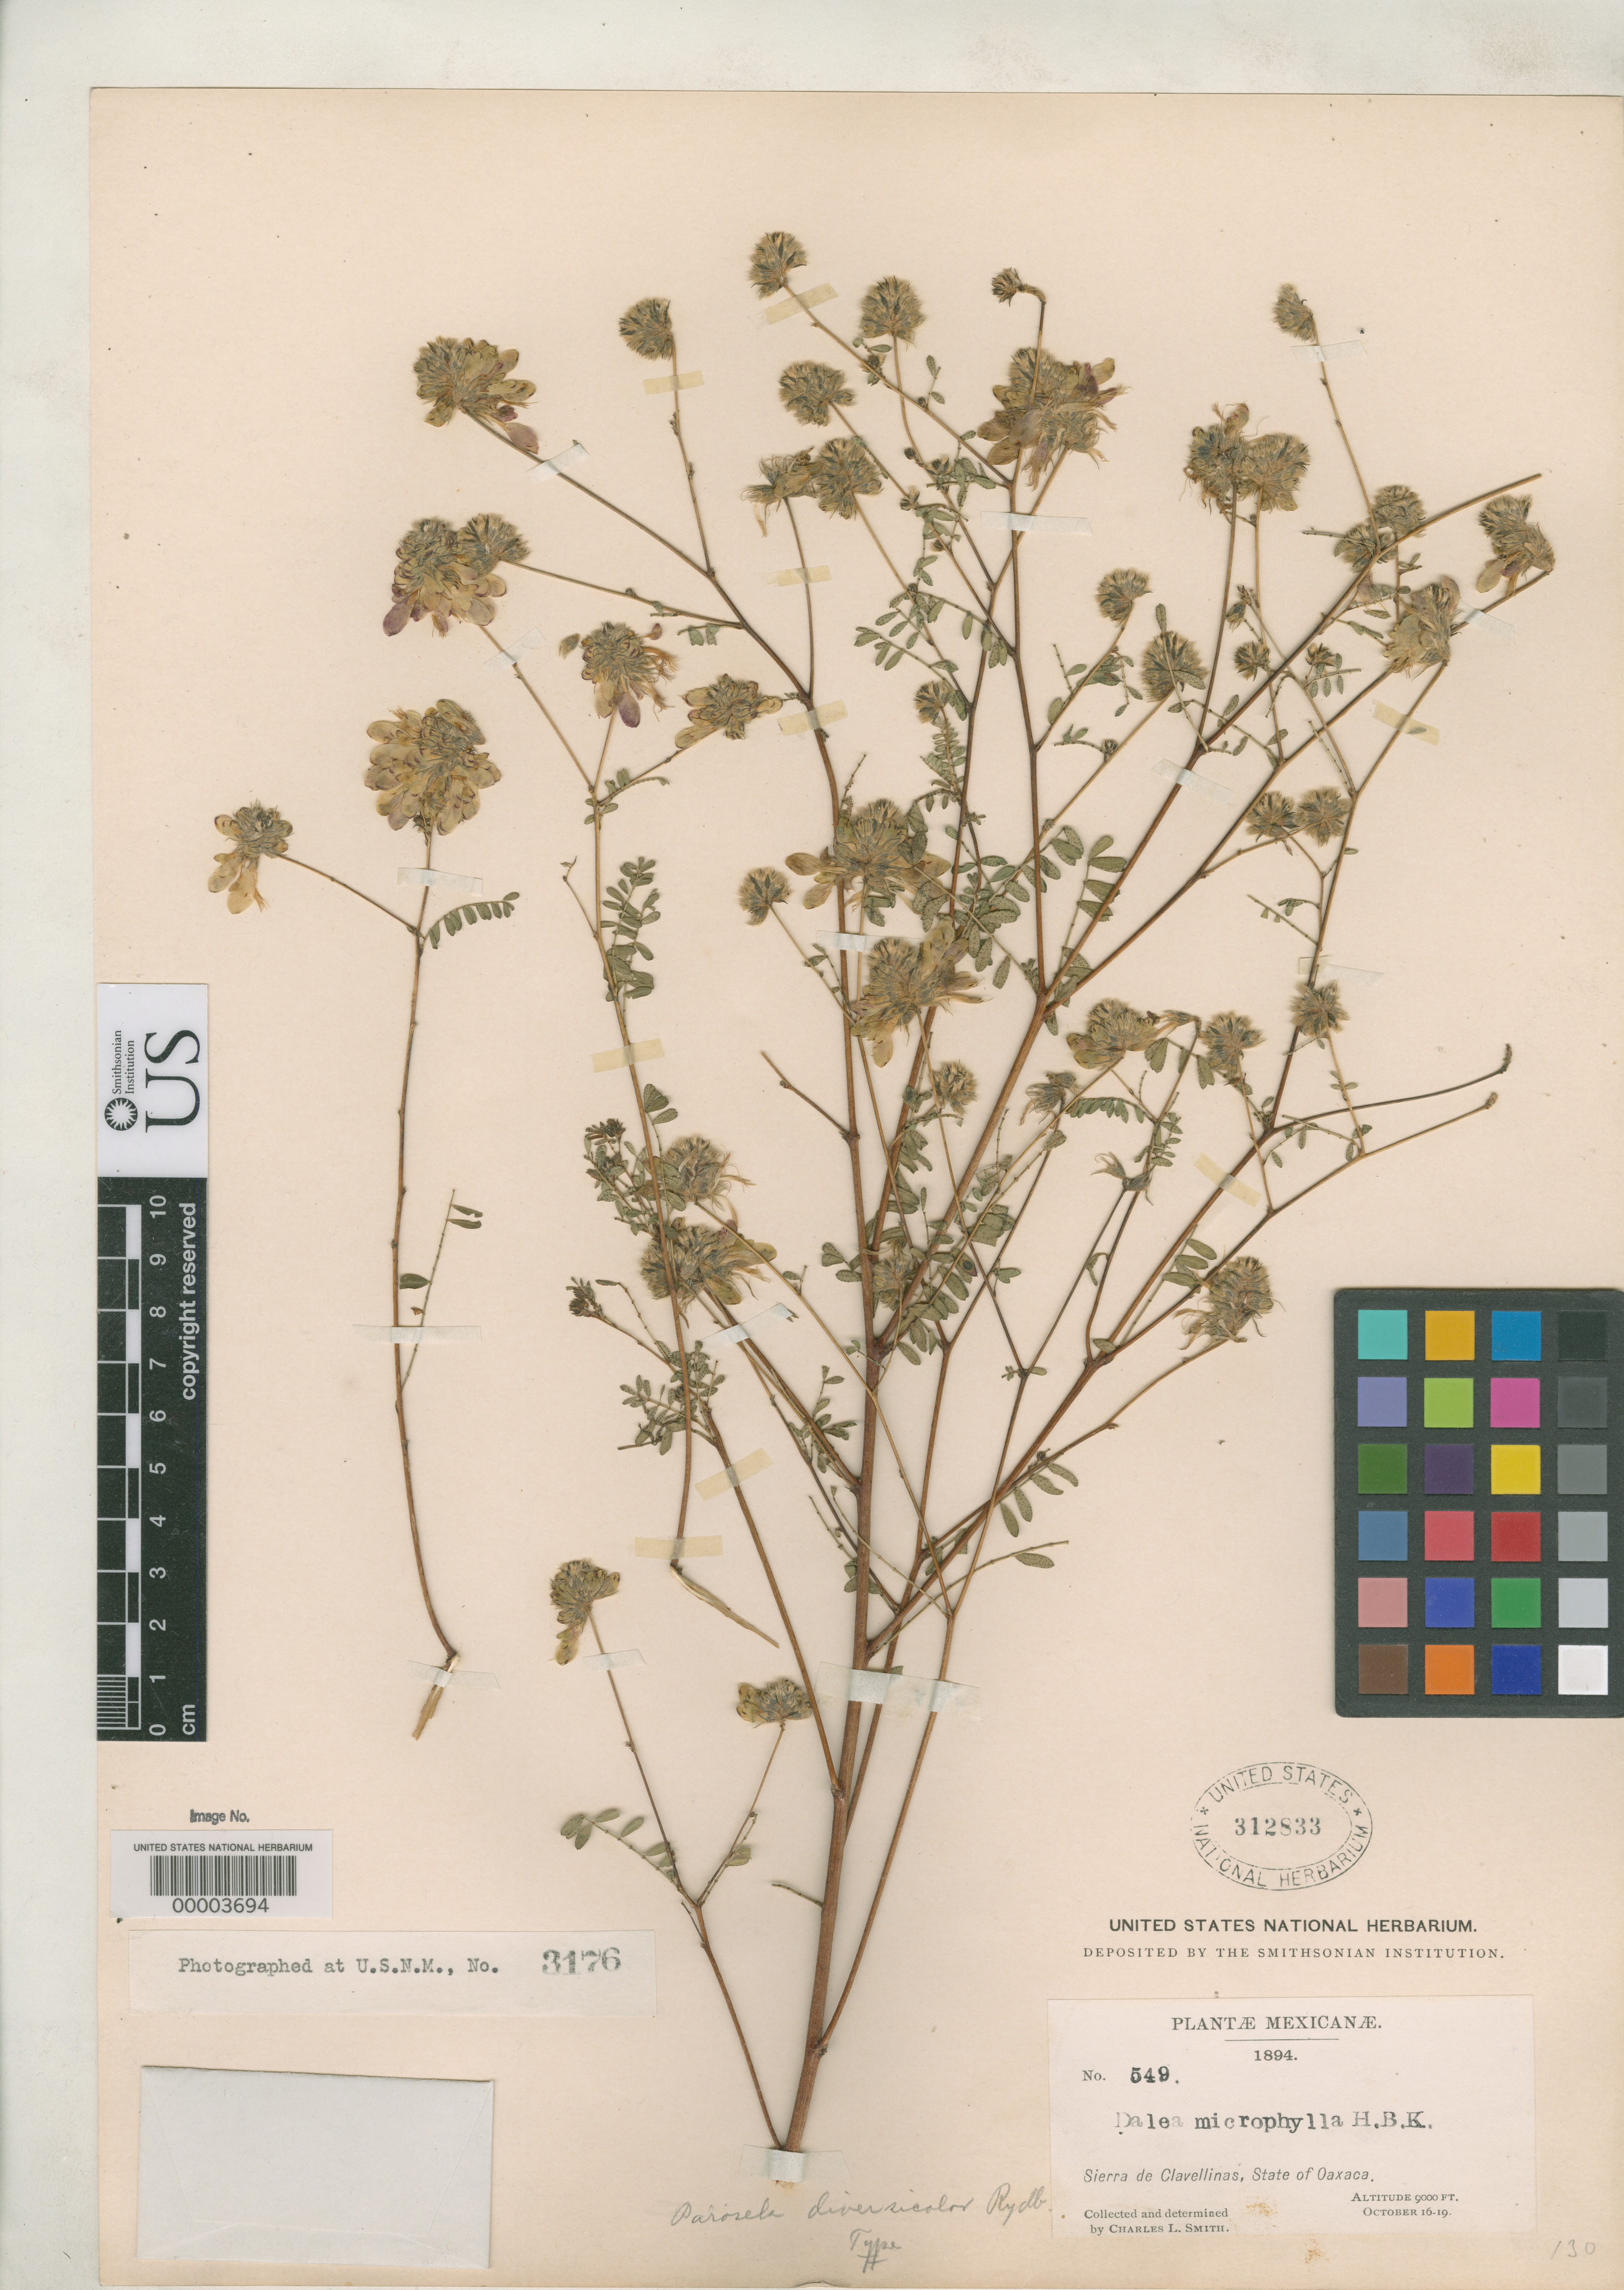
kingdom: Plantae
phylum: Tracheophyta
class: Magnoliopsida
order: Fabales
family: Fabaceae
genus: Parosela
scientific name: Parosela diversicolor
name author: Rydb.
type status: Holotype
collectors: C. L. Smith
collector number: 549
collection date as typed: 16 Oct 1894 to 19 Oct 1894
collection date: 1894-10-16/1894-10-19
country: Mexico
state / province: Oaxaca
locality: Sierra de Clavellinas.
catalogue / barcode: US 312833